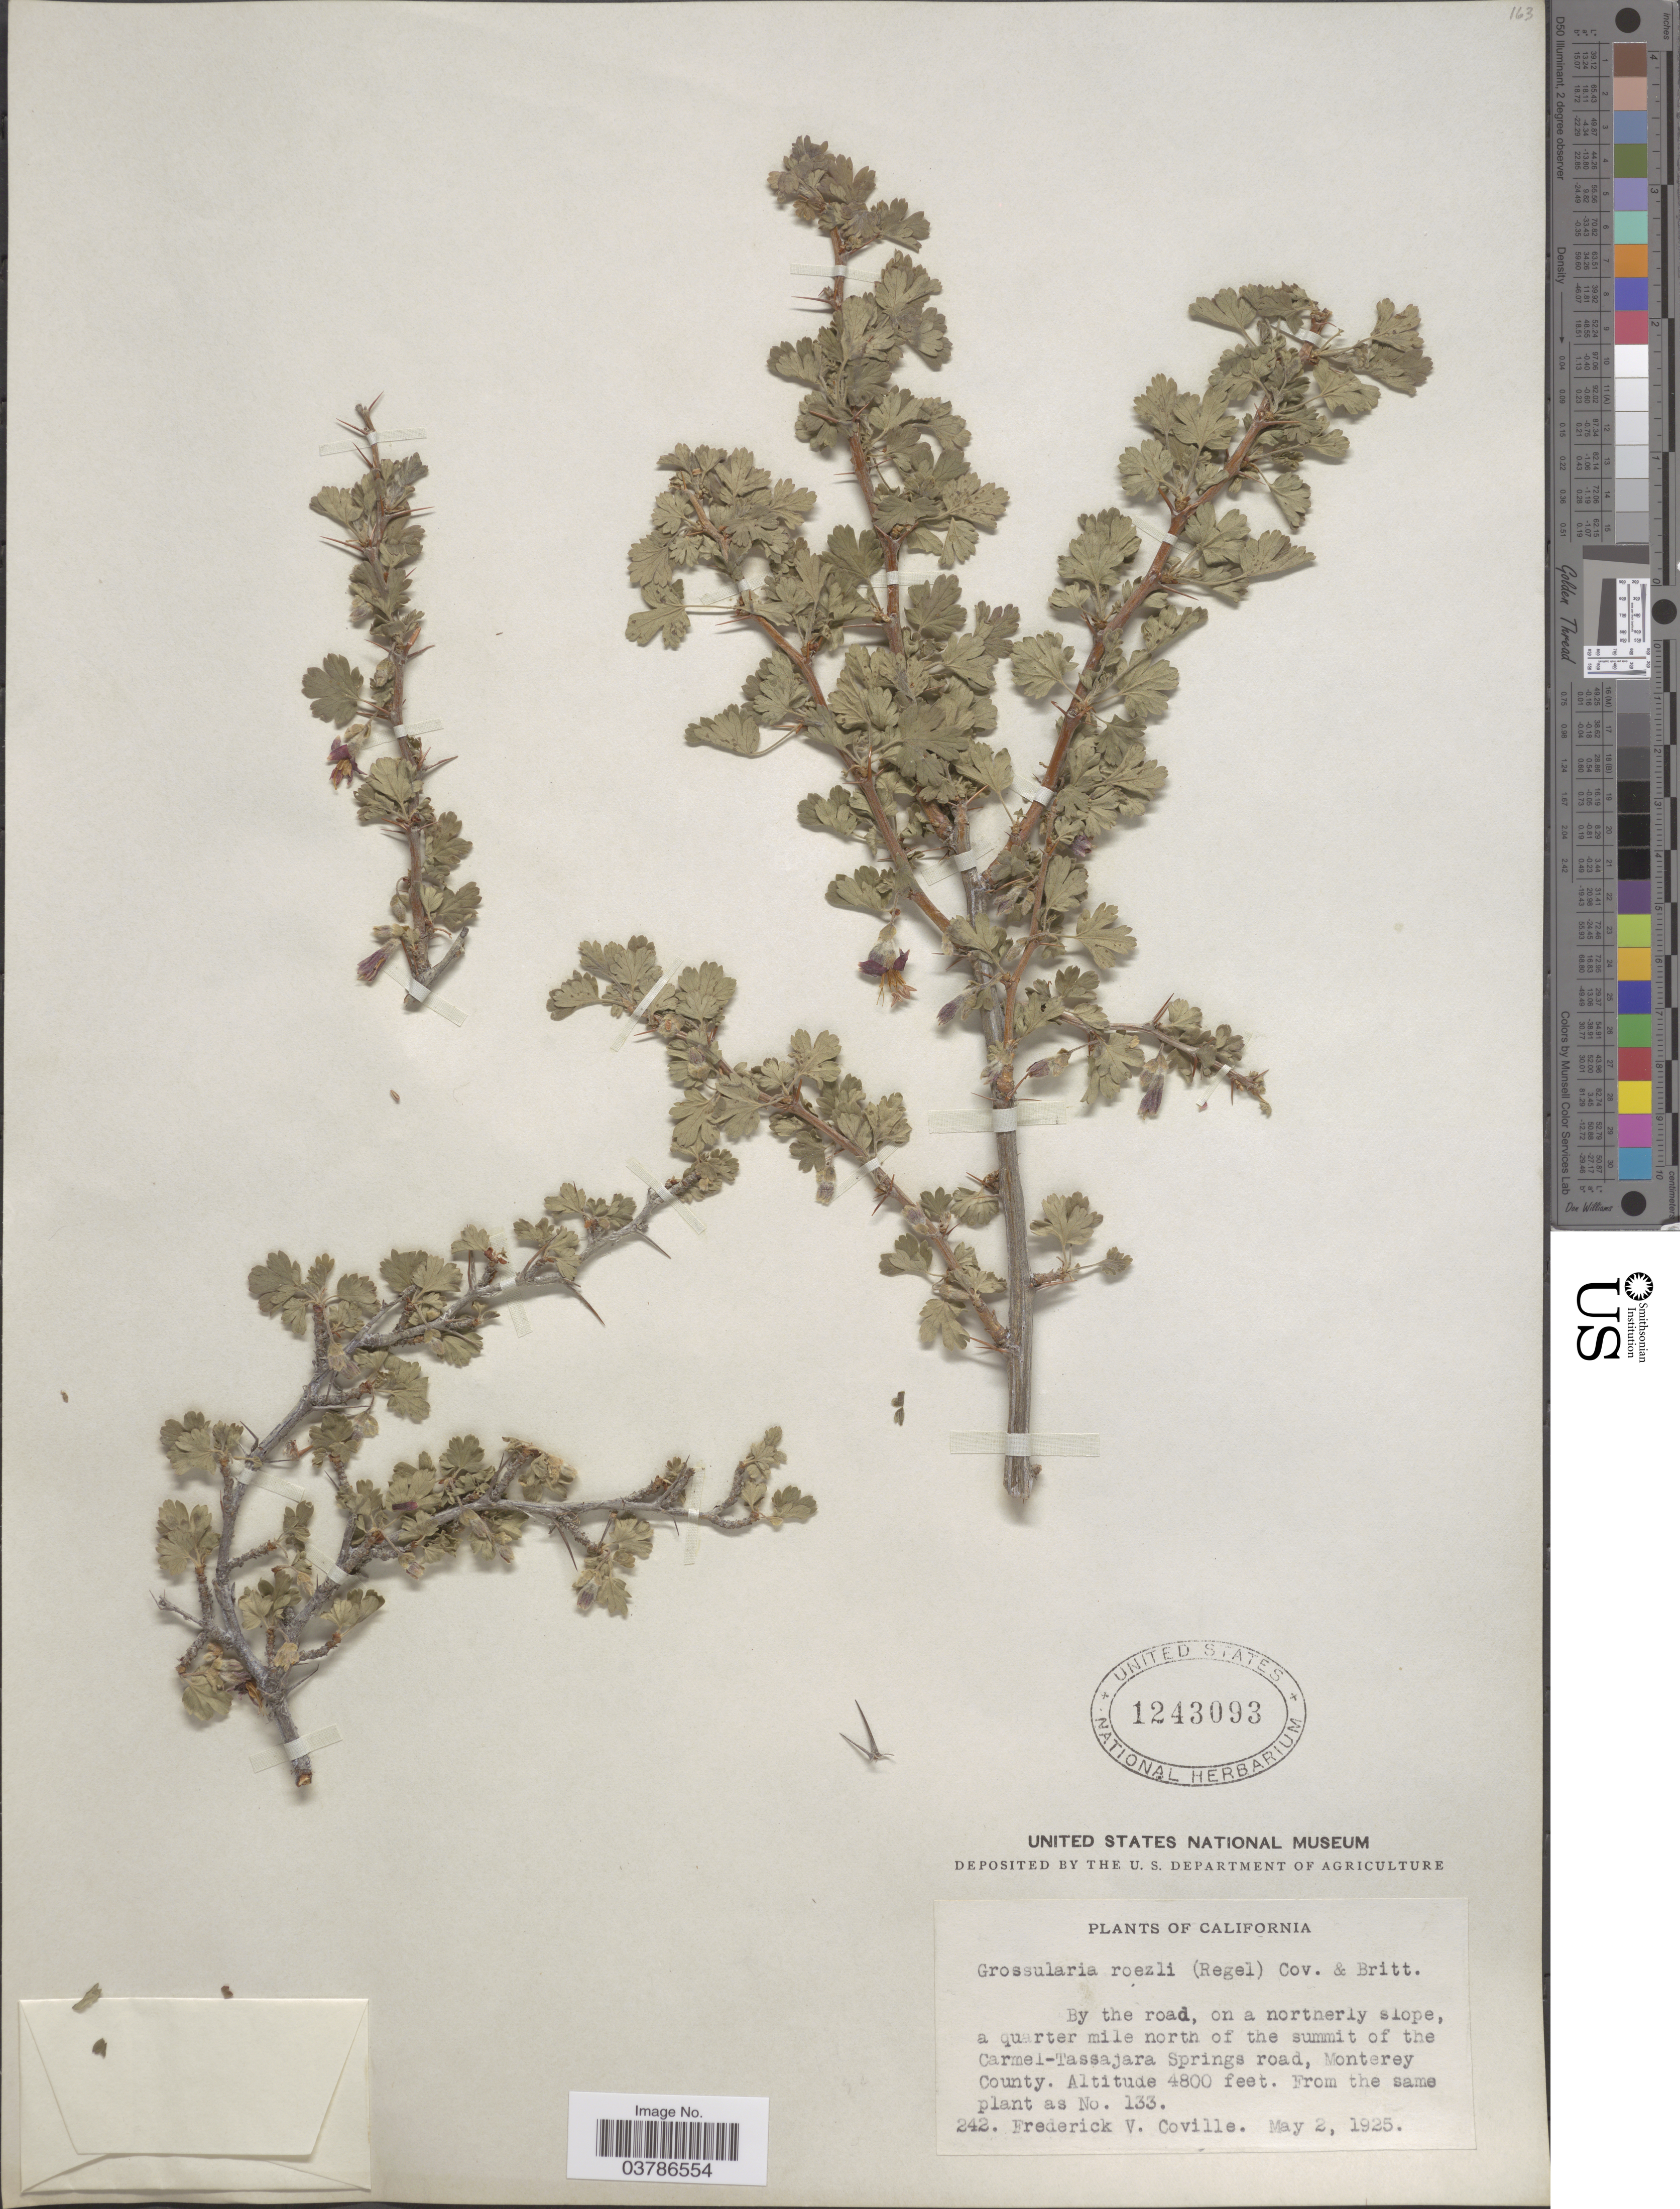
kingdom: Plantae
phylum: Tracheophyta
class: Magnoliopsida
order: Saxifragales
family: Grossulariaceae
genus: Ribes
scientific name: Ribes roezlii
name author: Regel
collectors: F. V. Coville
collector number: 242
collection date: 1925-05-02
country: United States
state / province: California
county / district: Monterey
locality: By the road, on a northerly slope, a quarter mile north of the summit of the Carmel-Tassajara Springs road, Monterey County.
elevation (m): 1463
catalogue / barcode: US 1243093